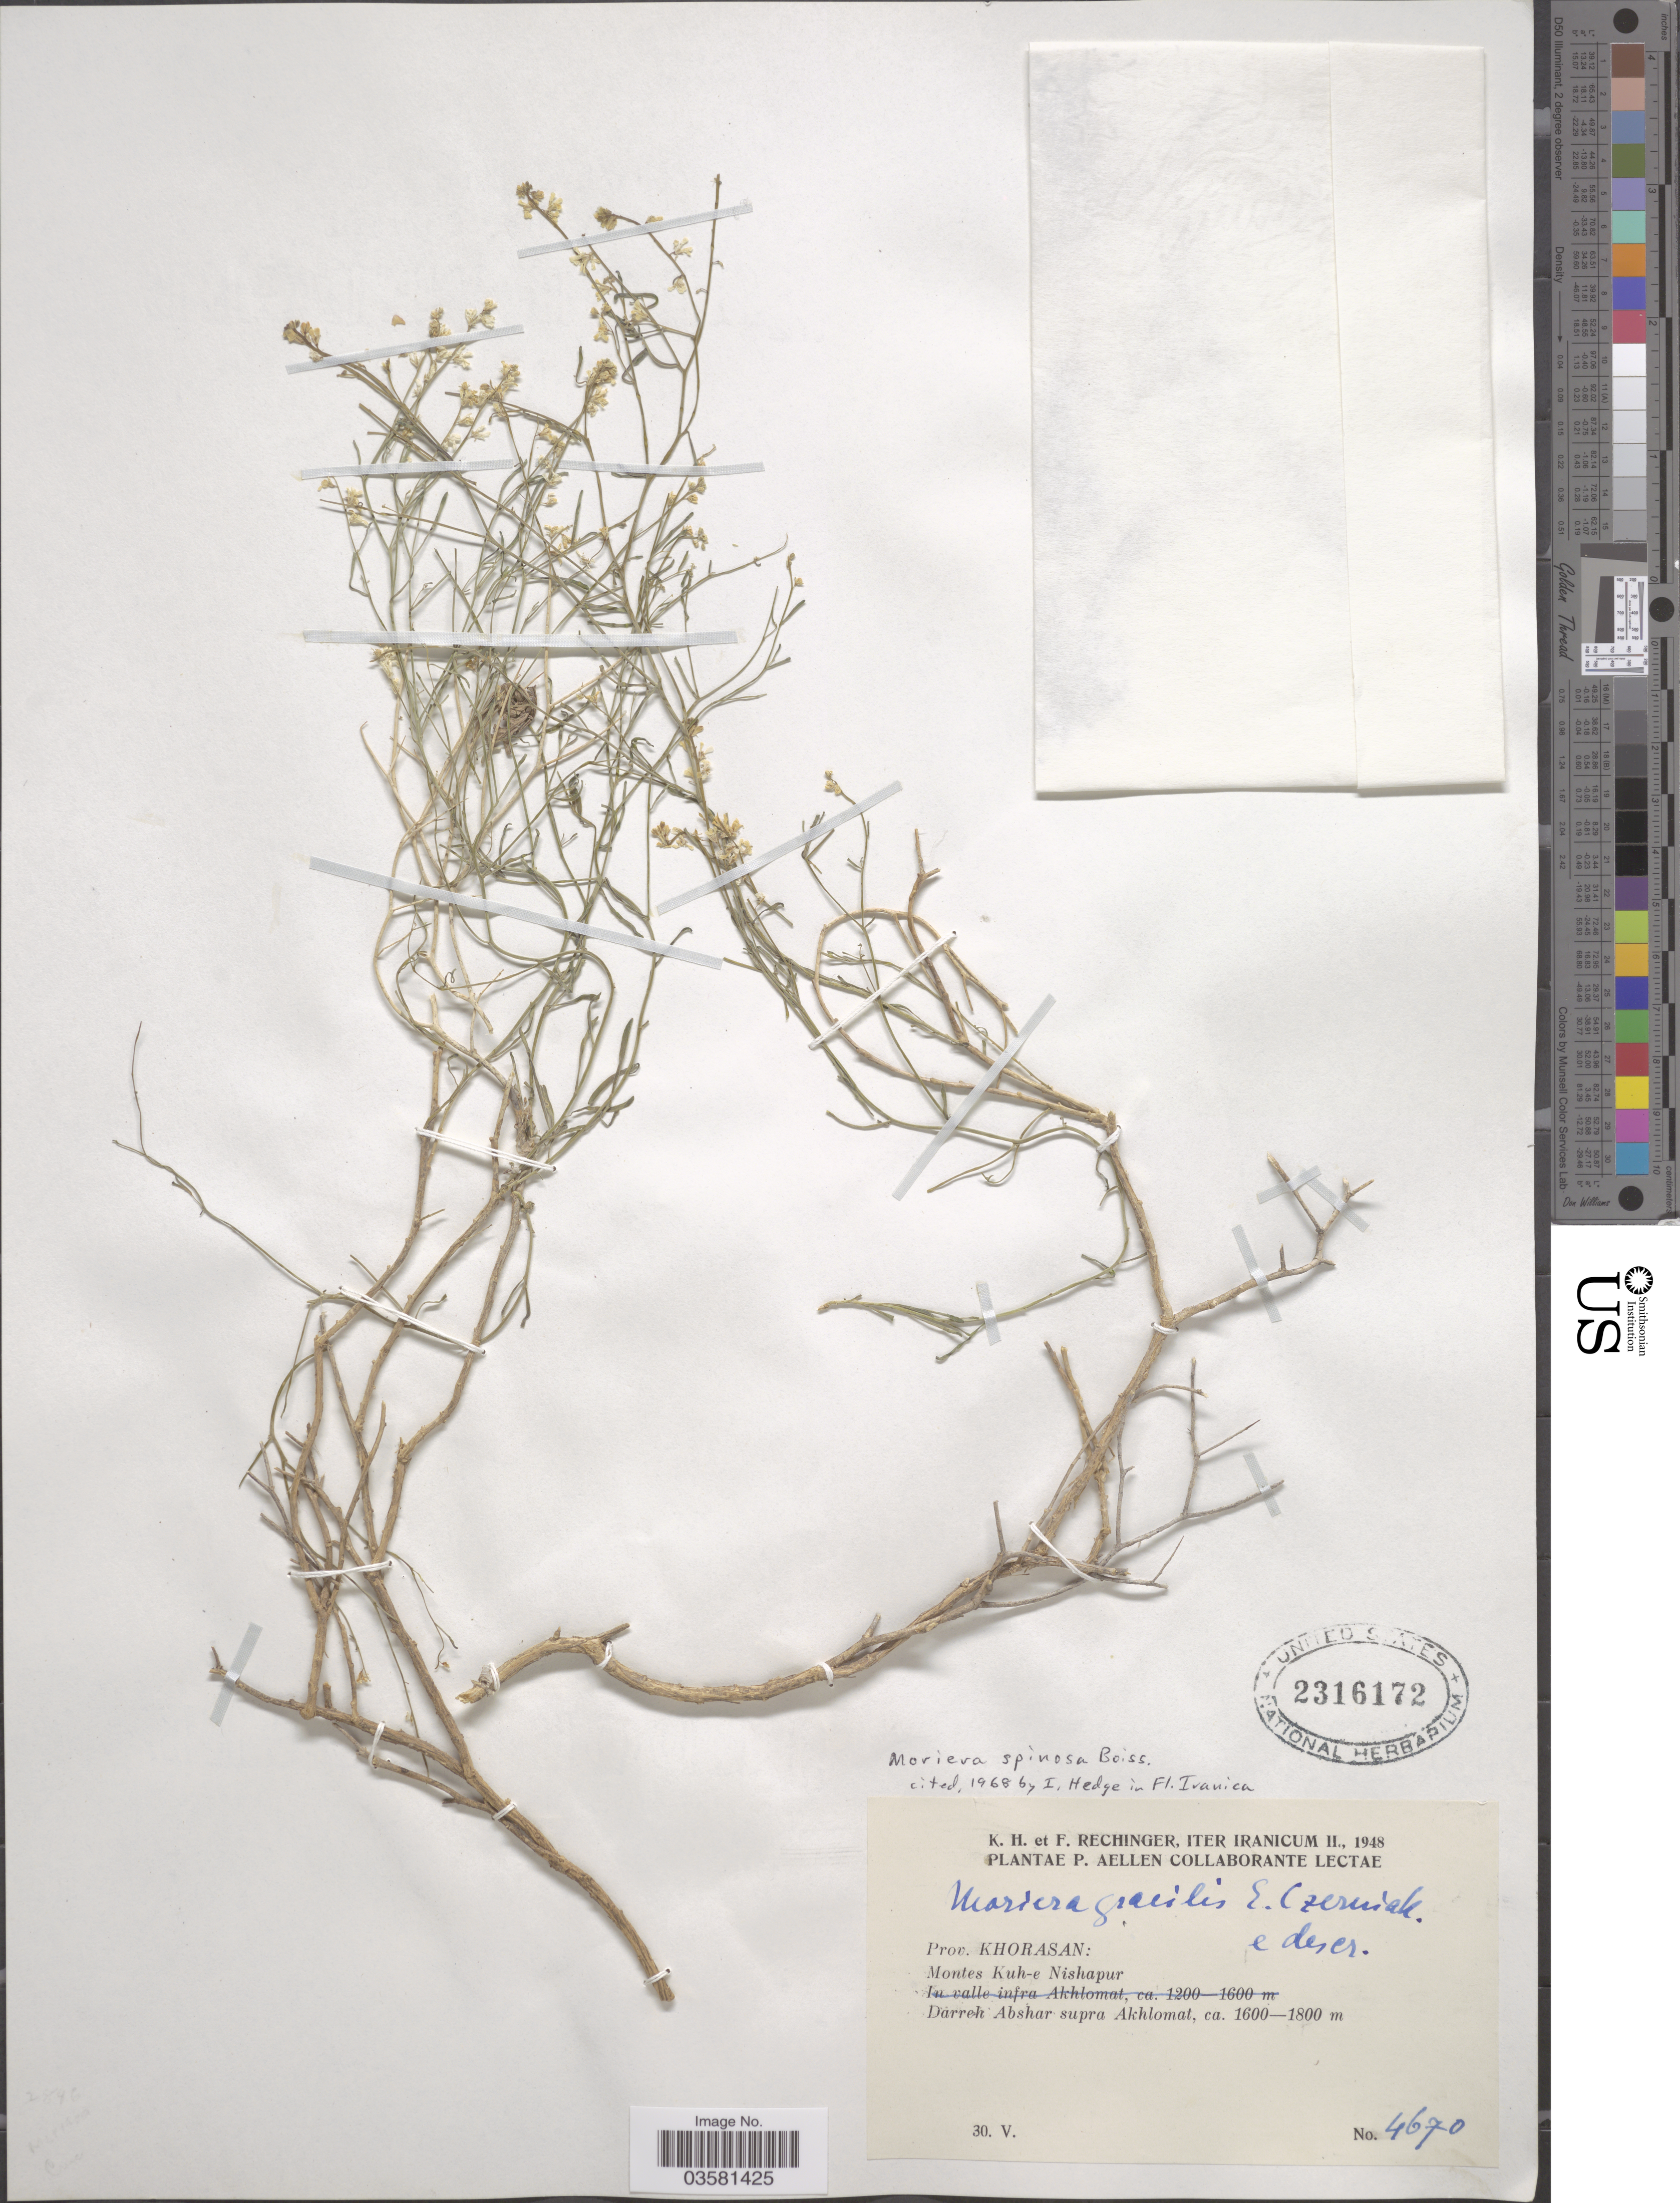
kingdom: Plantae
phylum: Tracheophyta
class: Magnoliopsida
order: Brassicales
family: Brassicaceae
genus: Moriera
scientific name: Moriera spinosa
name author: Boiss.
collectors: K. H. Rechinger & F. Rechinger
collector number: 4670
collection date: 1948-05-30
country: Iran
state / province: Khorasan [obsolete]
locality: Prov. Khorasan: Montes Kuh-e Nishapur. Darreh Abshar supra Akhlomat.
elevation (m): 1600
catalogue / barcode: US 2316172